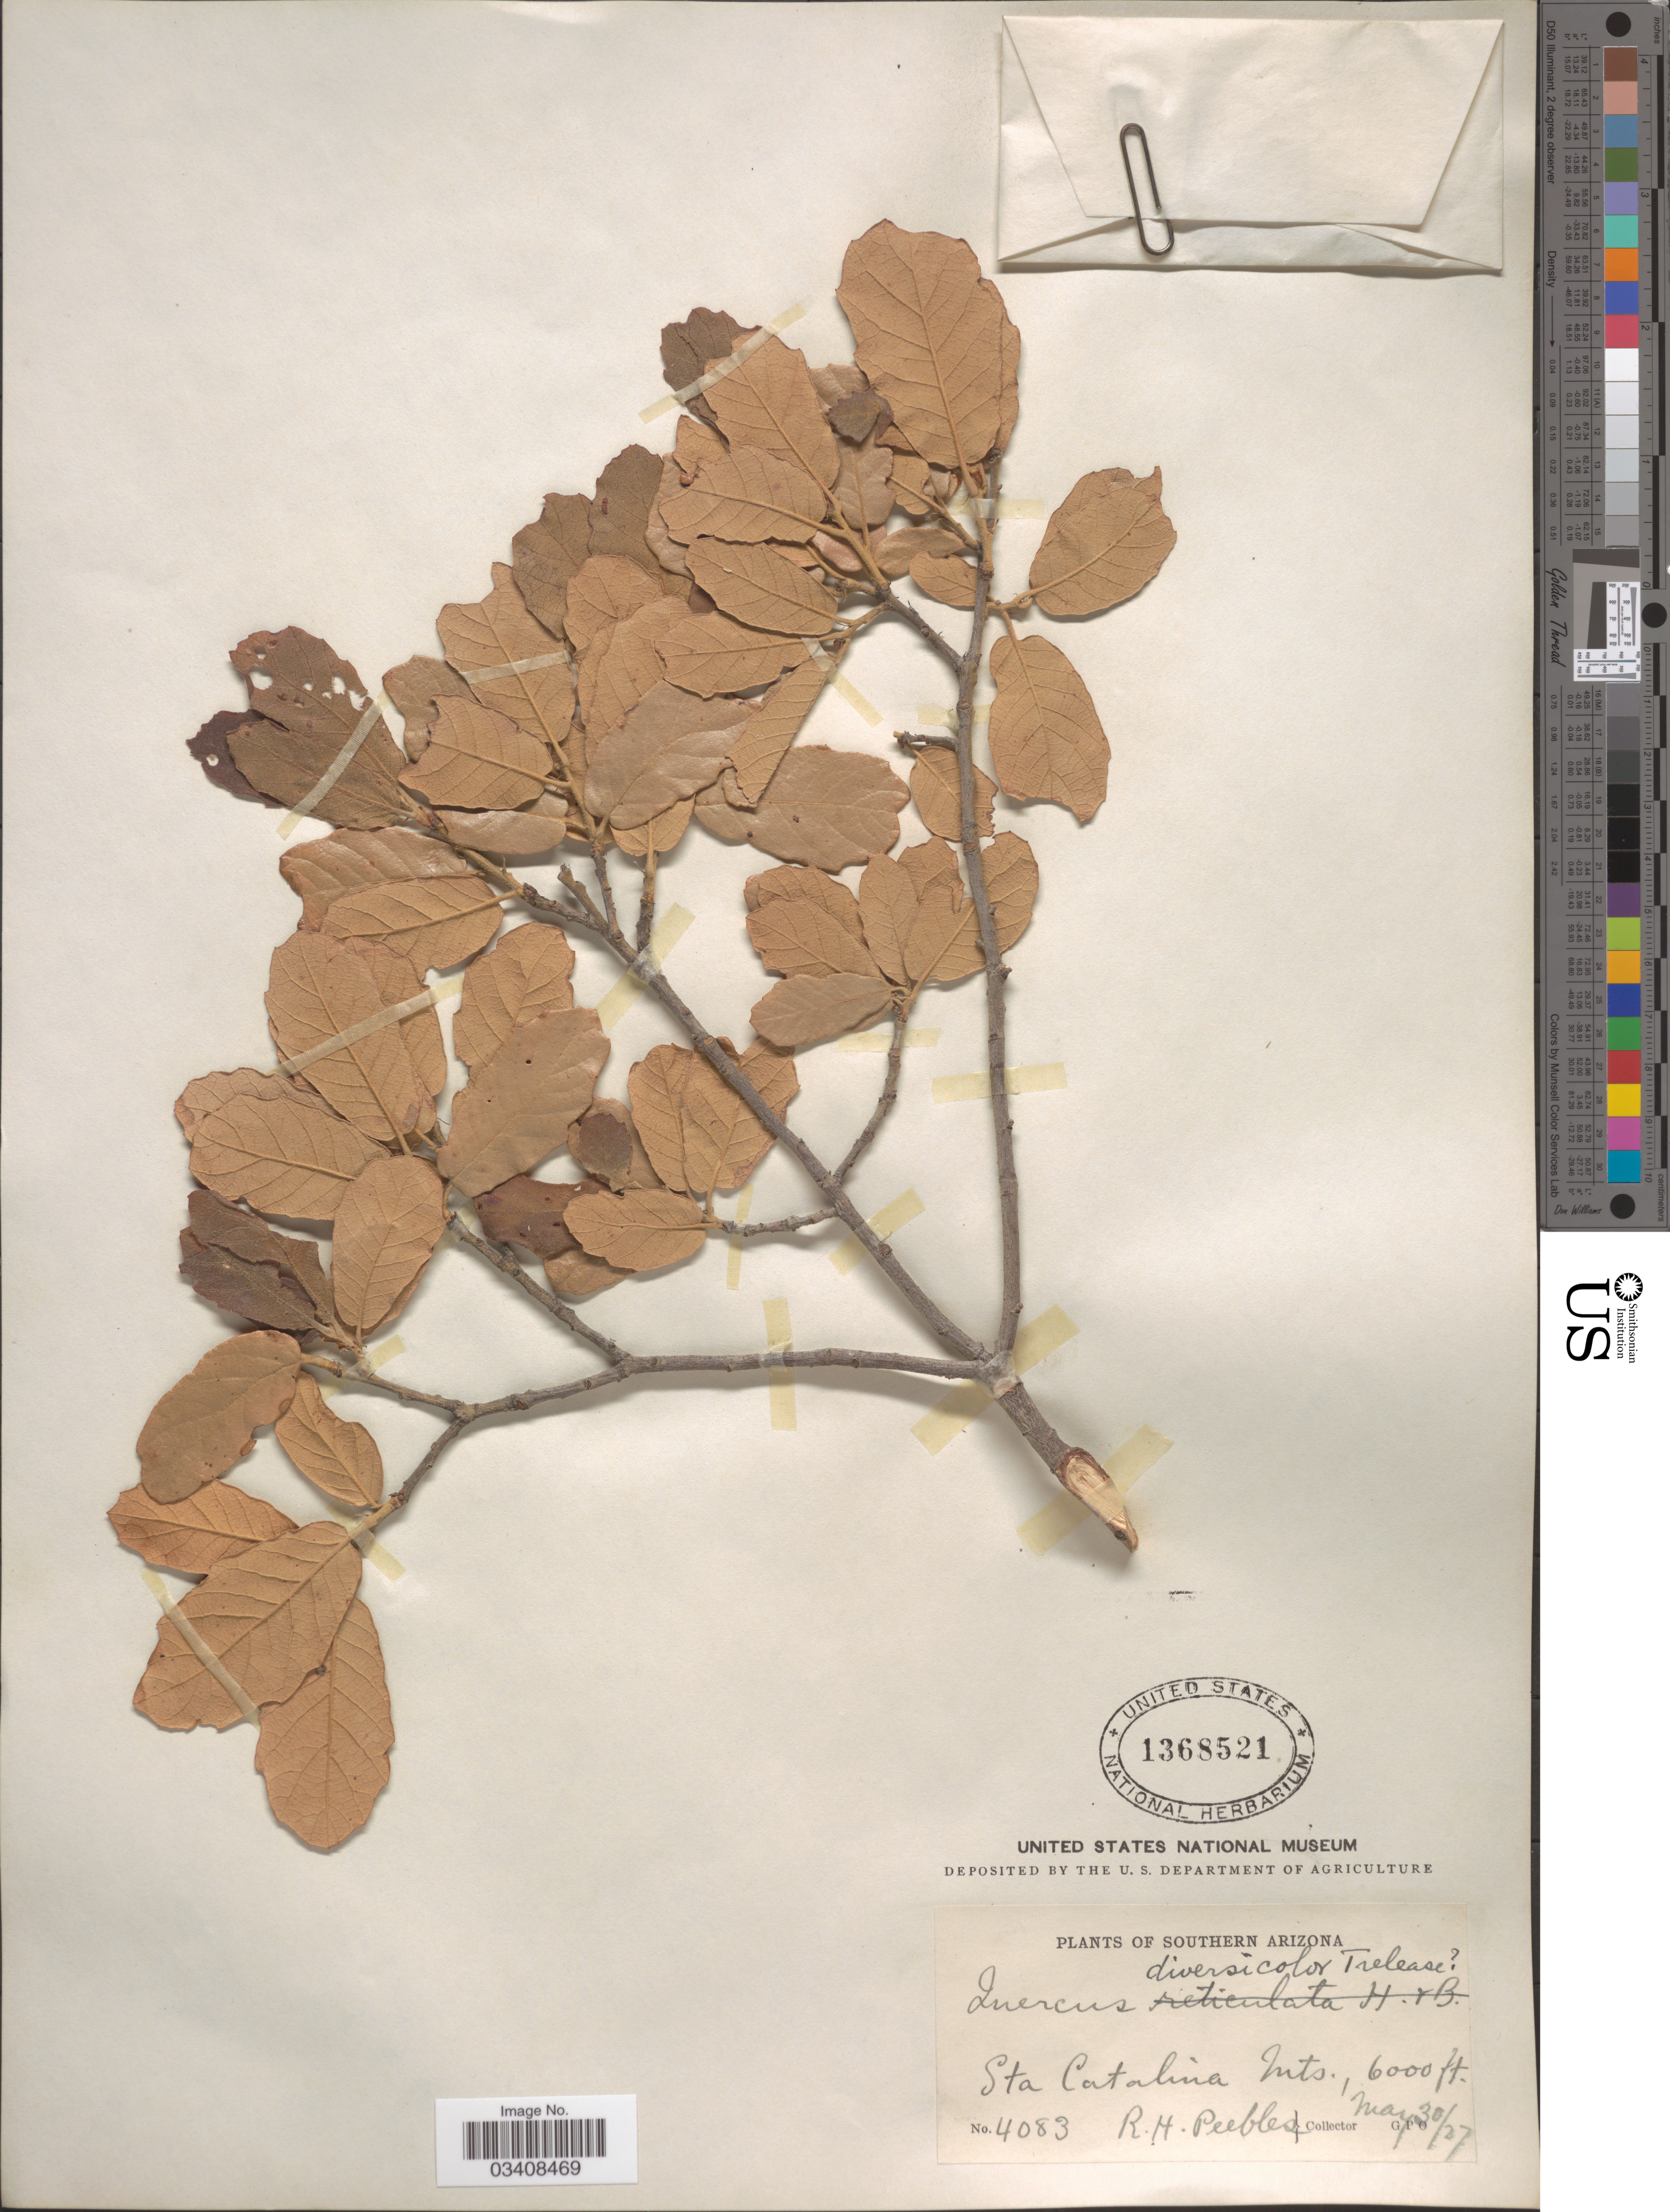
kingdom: Plantae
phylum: Tracheophyta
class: Magnoliopsida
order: Fagales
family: Fagaceae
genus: Quercus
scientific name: Quercus rugosa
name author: Née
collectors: R. H. Peebles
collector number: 4083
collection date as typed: Transcribed d/m/y: 30/5/27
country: United States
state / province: Arizona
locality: Southern Arizona. Sta Catalina Mts.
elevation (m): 1829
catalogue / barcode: US 1368521